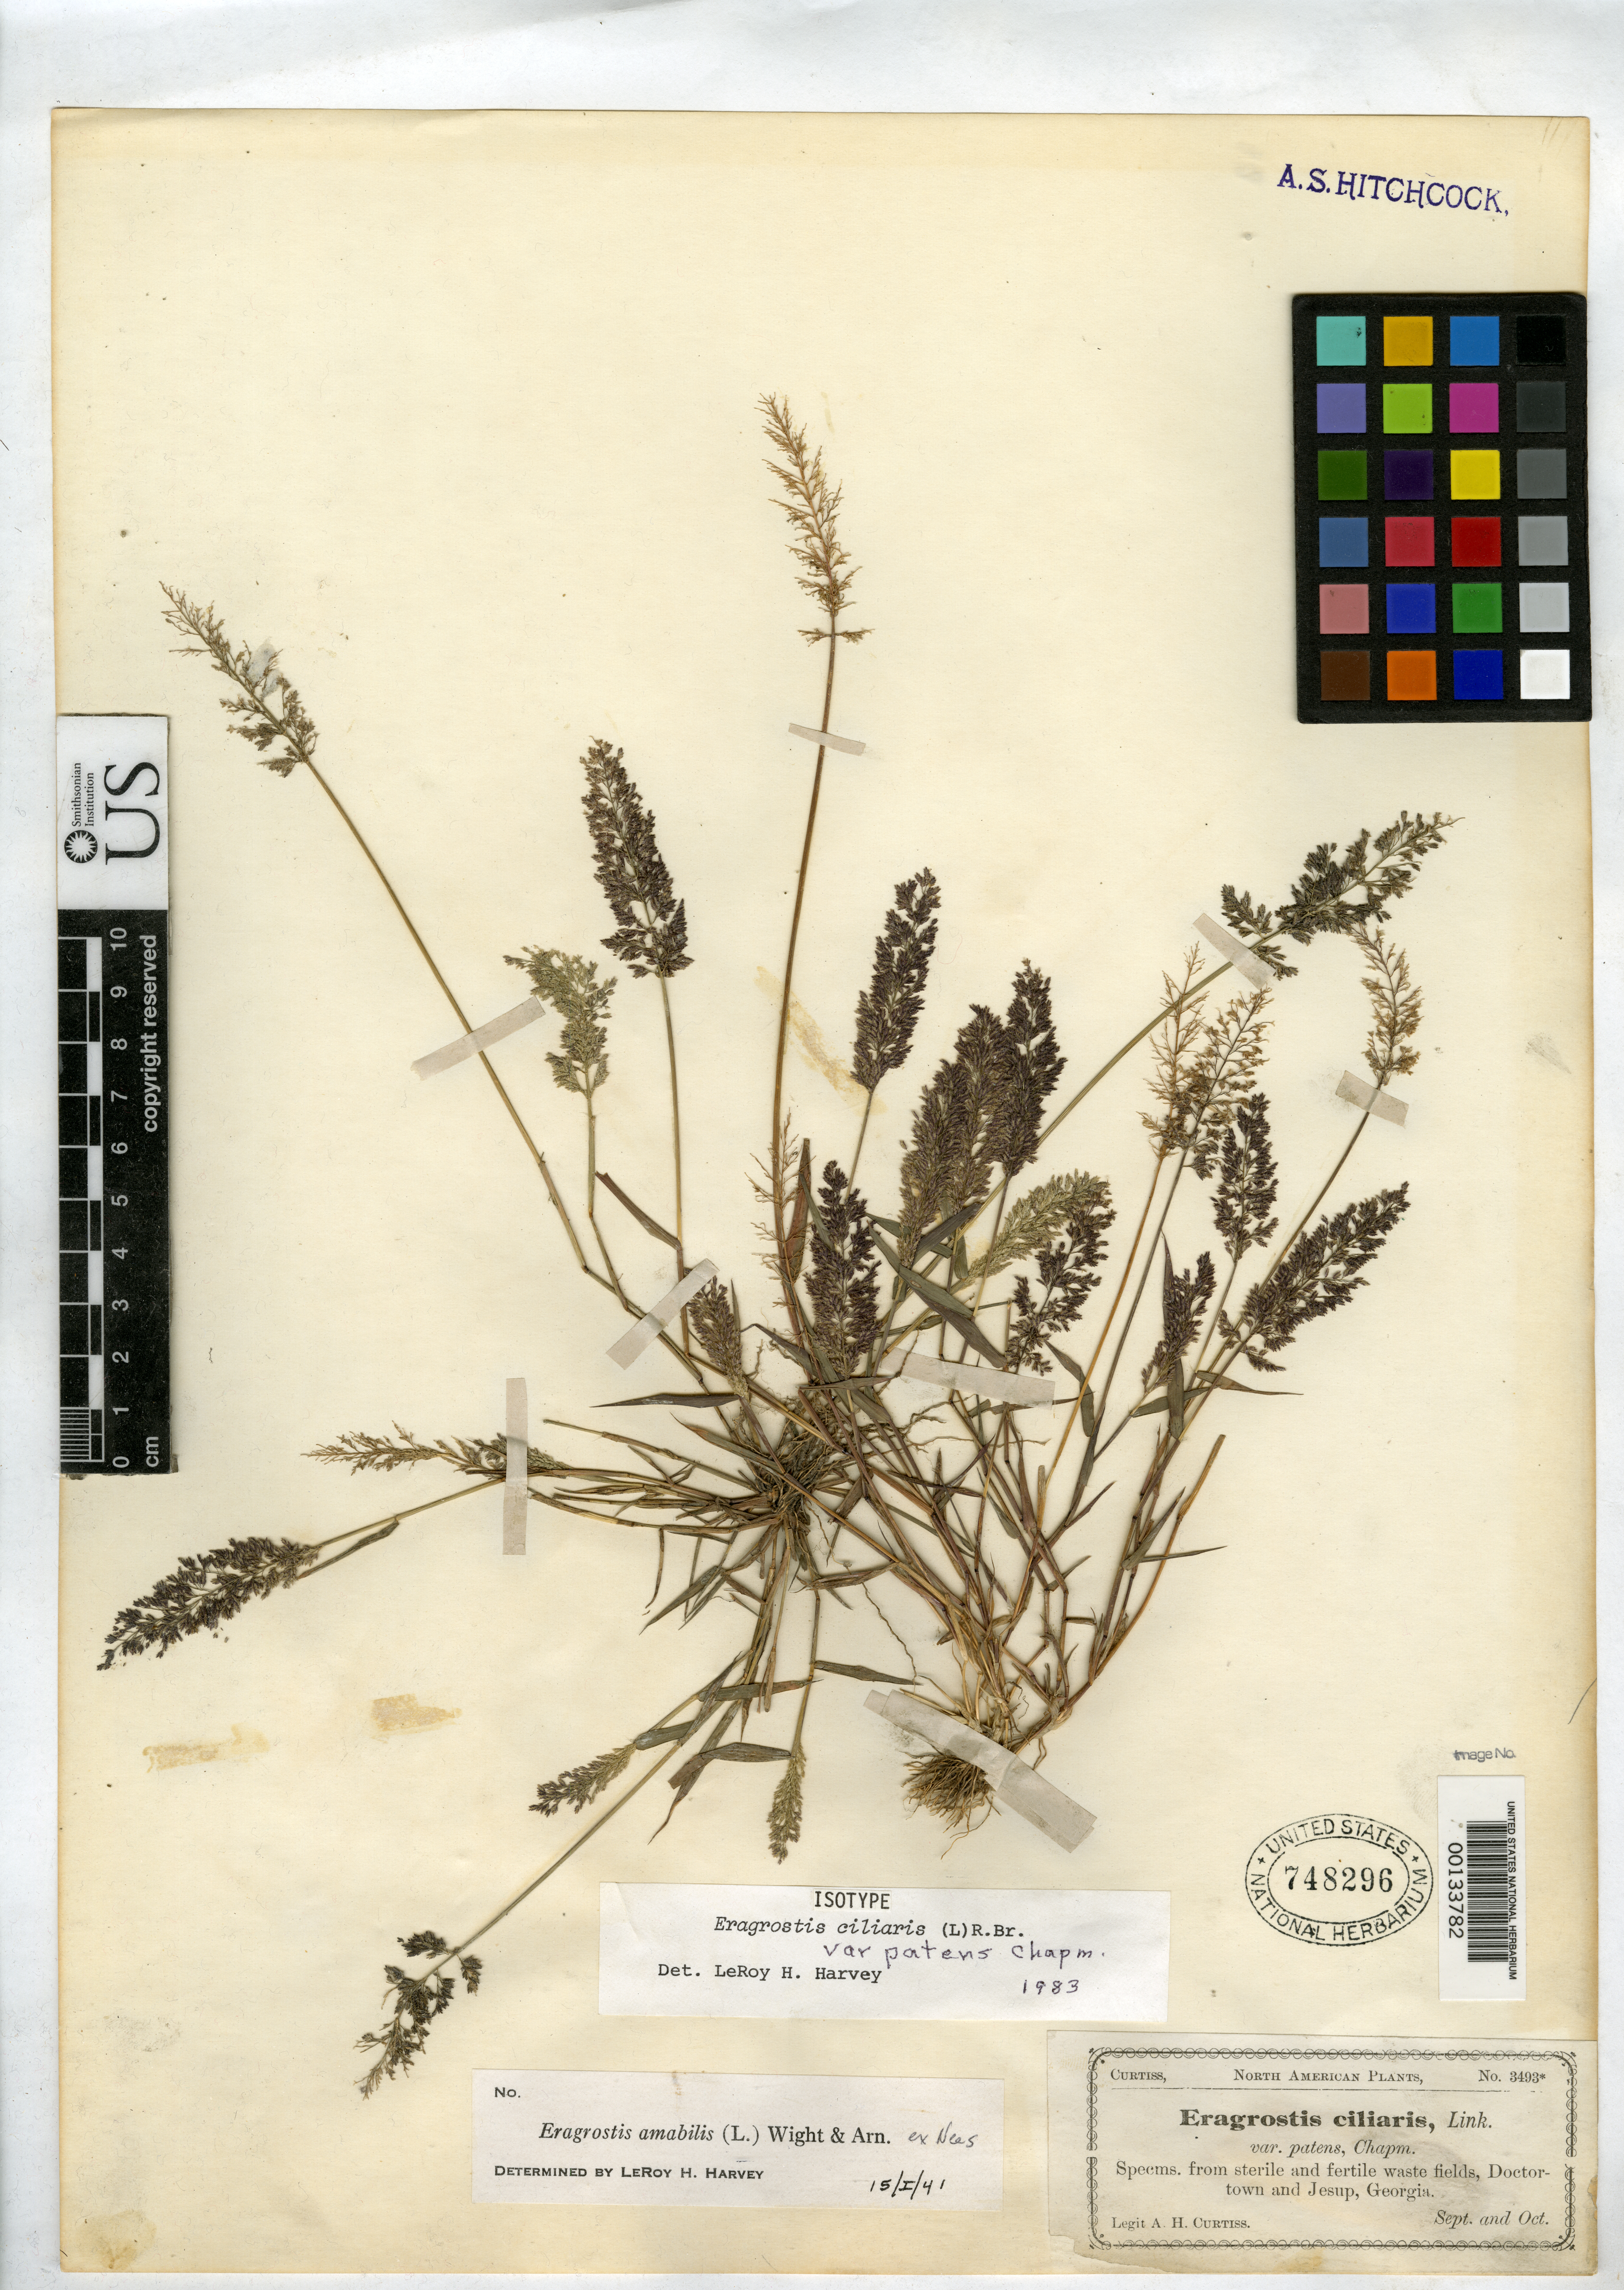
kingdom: Plantae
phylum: Tracheophyta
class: Liliopsida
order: Poales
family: Poaceae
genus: Eragrostis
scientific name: Eragrostis ciliaris var. patens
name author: Chapm. ex W.J. Beal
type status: Isotype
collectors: A. H. Curtiss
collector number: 3493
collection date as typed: Sep 1880 to -- Oct 1880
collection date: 1880-09/1880-10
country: United States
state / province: Georgia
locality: Doctortown and Jessup.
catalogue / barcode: US 748296